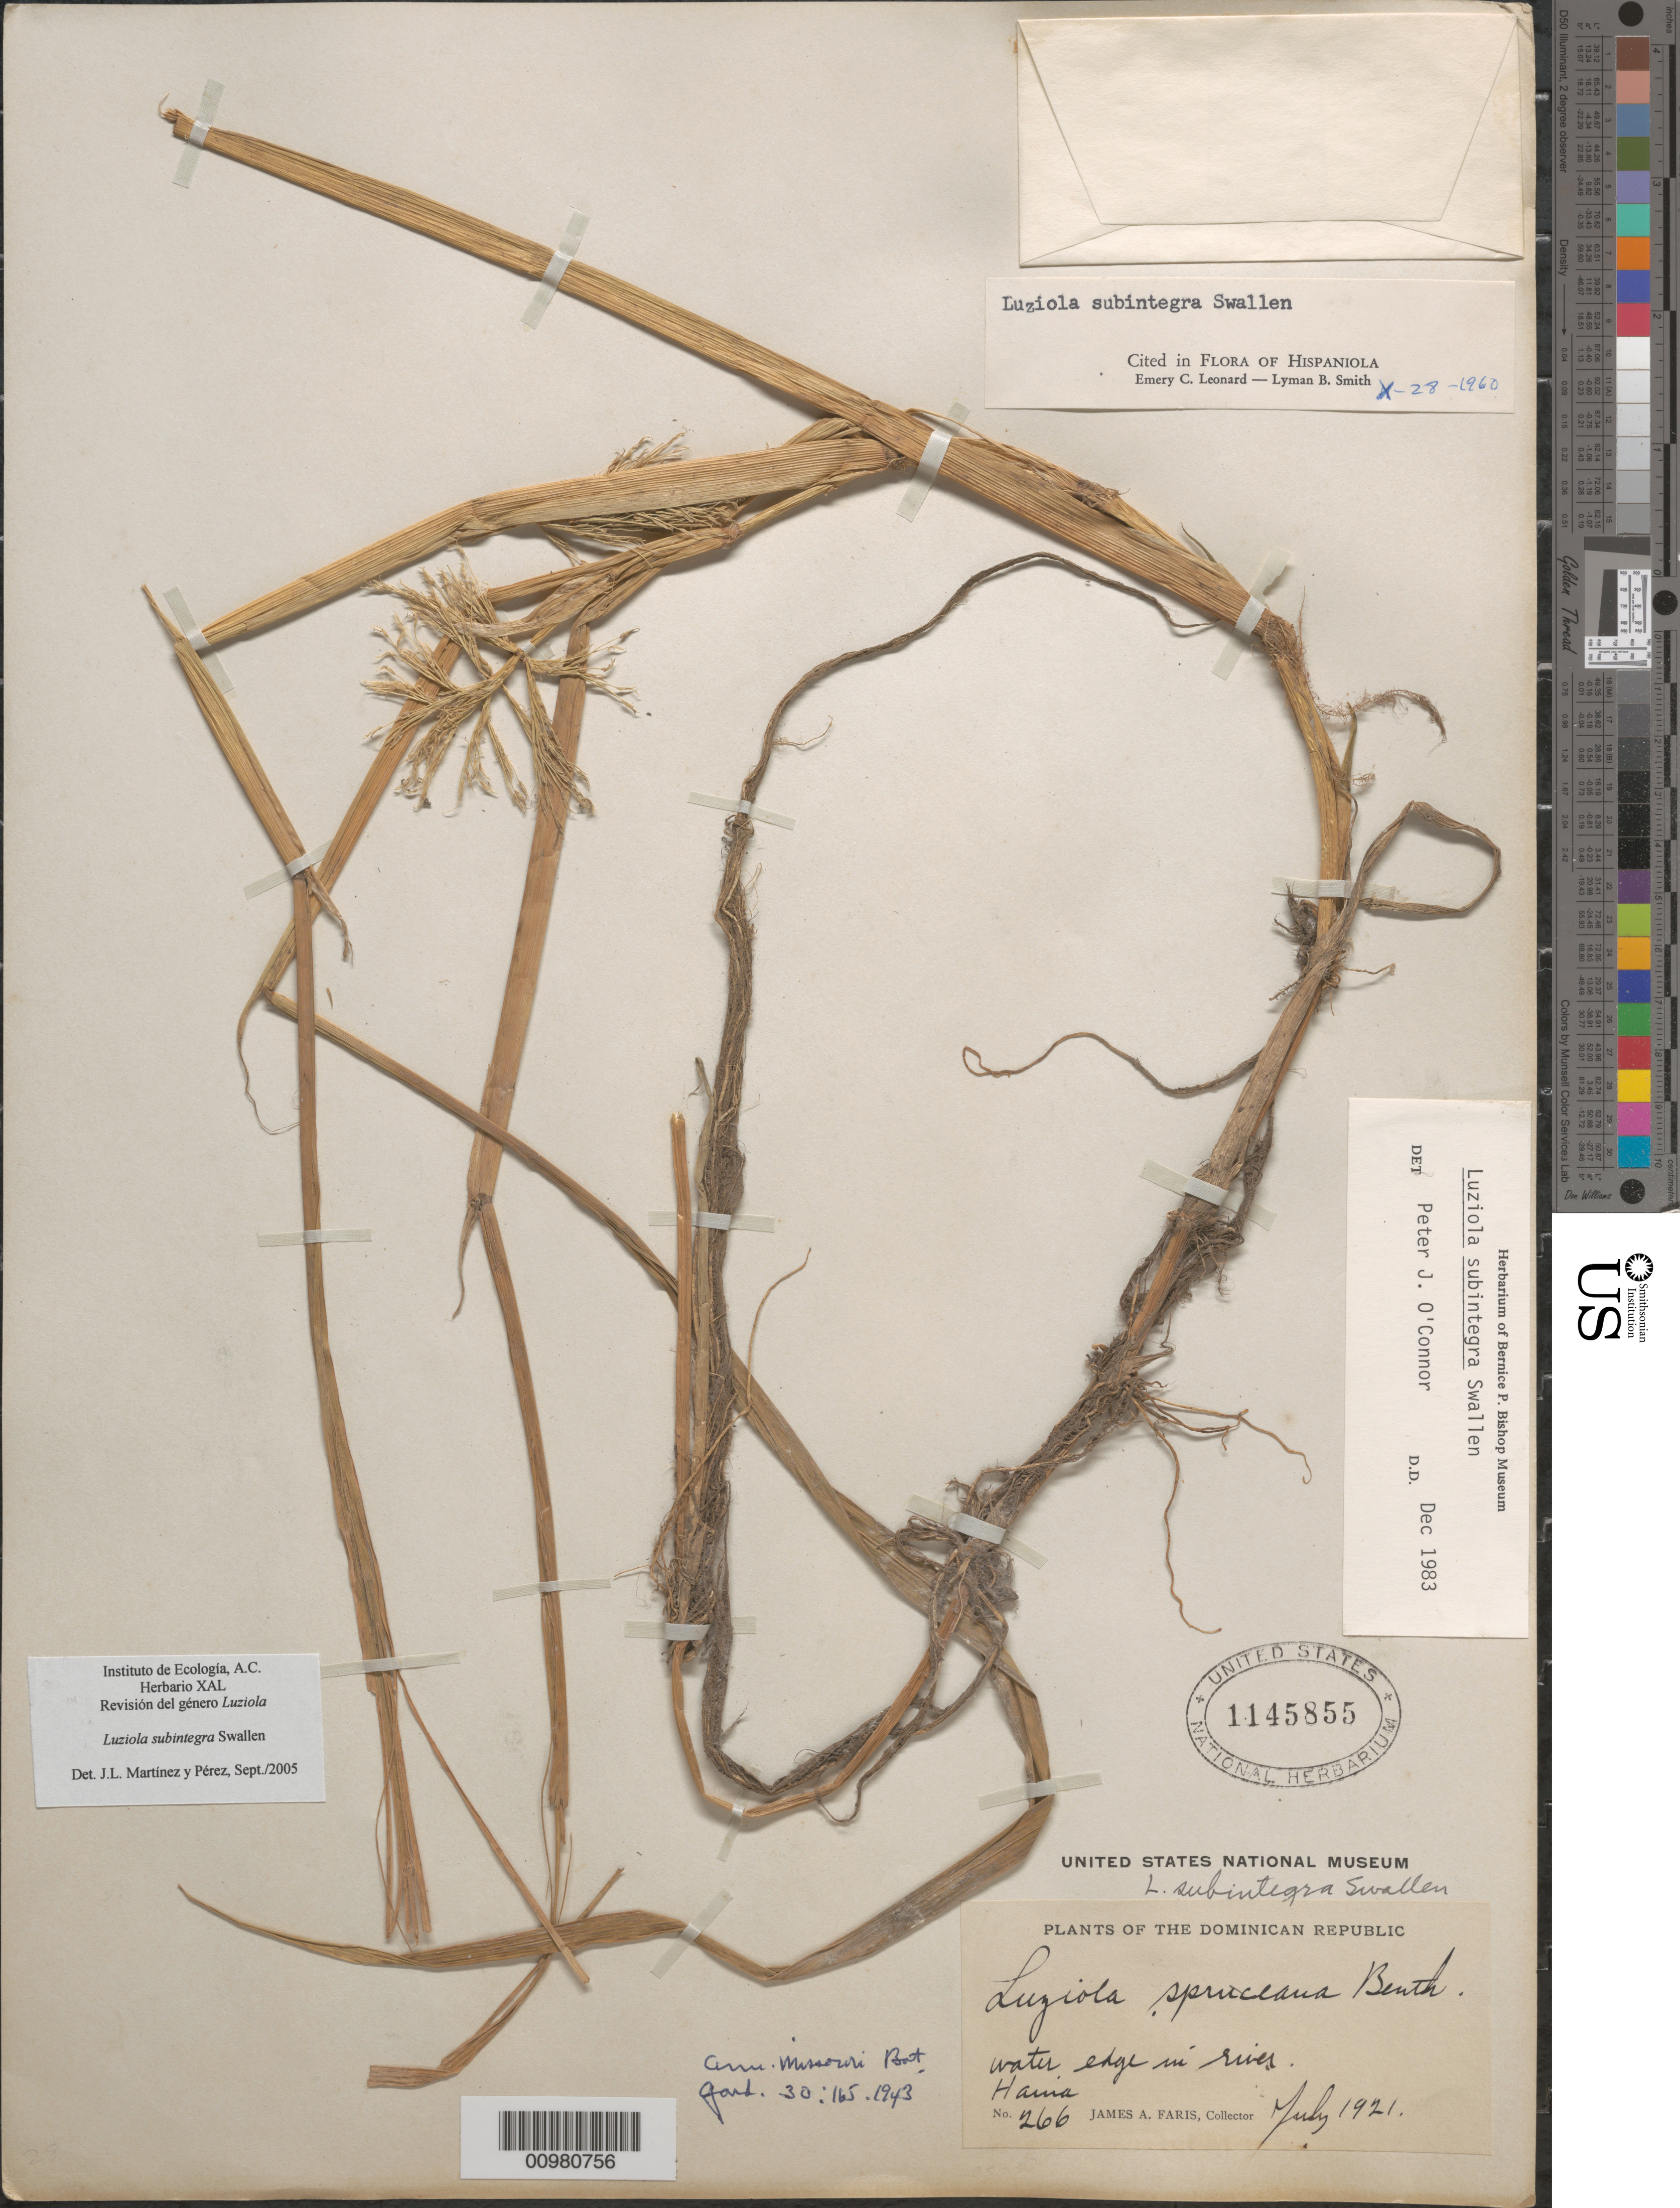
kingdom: Plantae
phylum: Tracheophyta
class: Liliopsida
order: Poales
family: Poaceae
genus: Luziola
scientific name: Luziola subintegra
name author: Swallen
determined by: Martinez Perez, J. L.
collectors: J. Faris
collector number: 266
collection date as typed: Jul 1921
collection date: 1921-07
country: Dominican Republic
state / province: San Cristóbal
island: Hispaniola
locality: Haina.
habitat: Waters edge in river.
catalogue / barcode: US 1145855